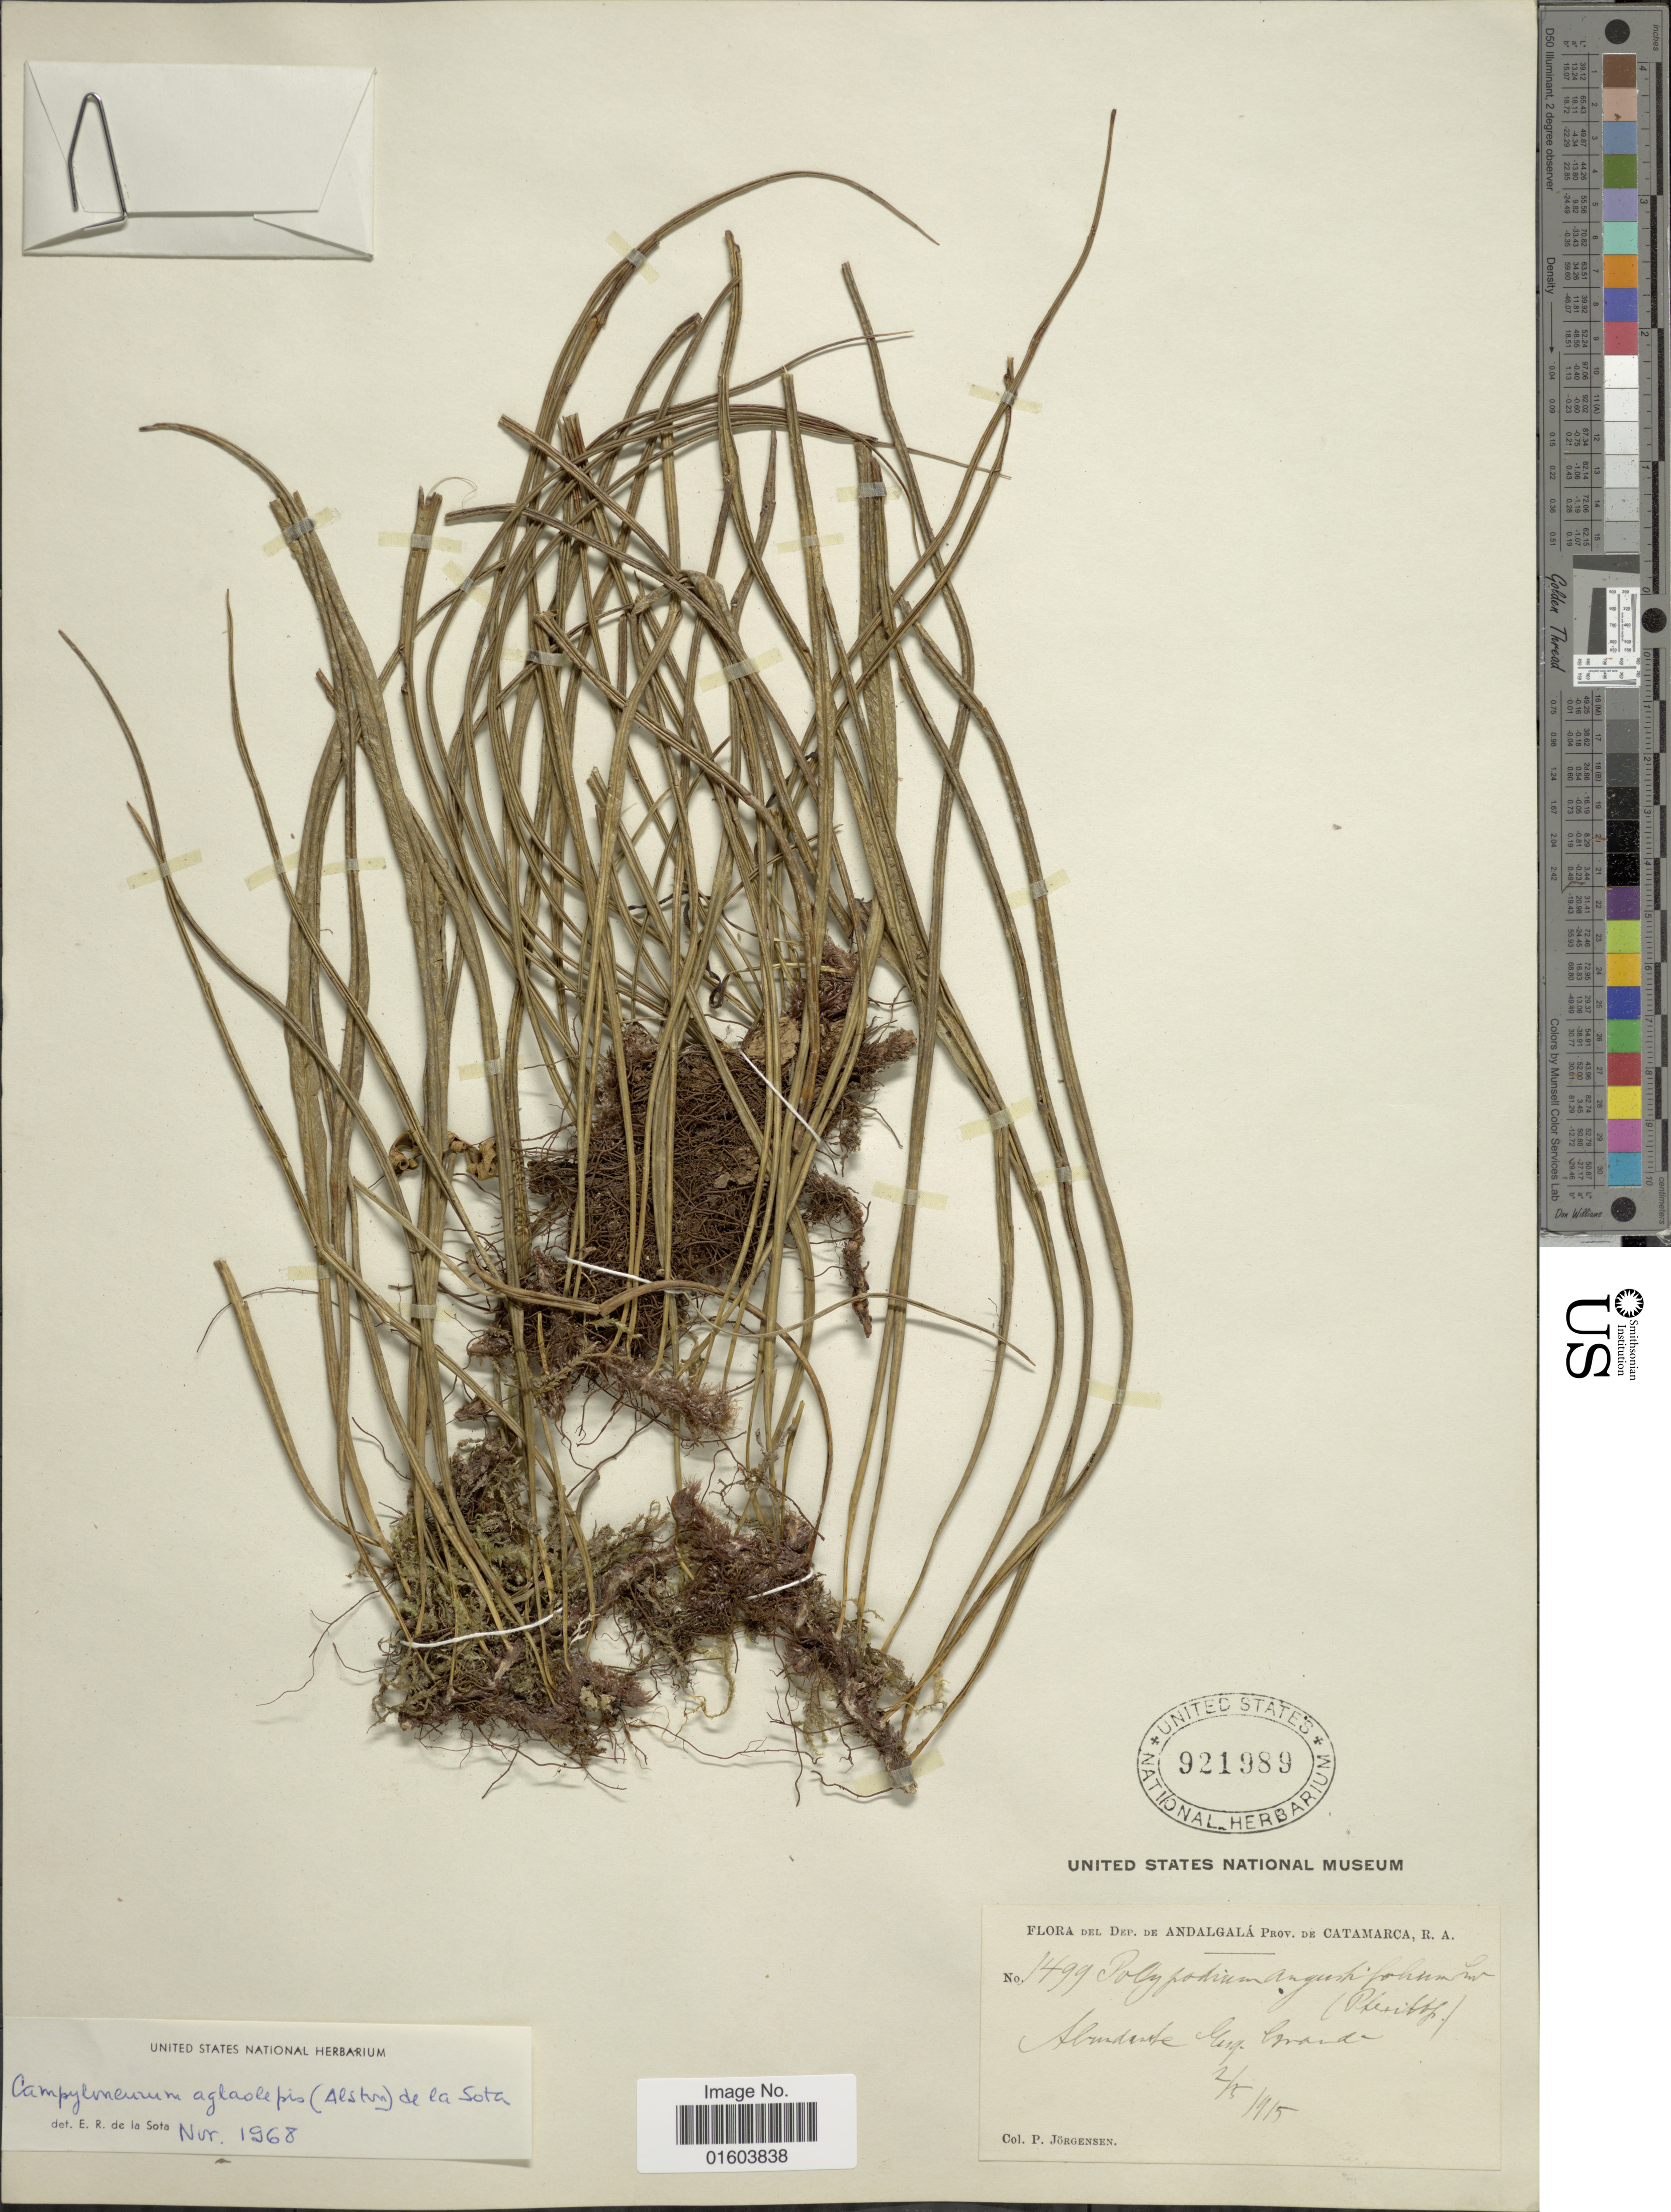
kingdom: Plantae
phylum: Tracheophyta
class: Polypodiopsida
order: Polypodiales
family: Polypodiaceae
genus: Campyloneurum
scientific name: Campyloneurum aglaolepis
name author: (Alston) Sota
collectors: P. Jörgensen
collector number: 1499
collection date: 1915-05-02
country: Argentina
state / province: Catamarca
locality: Dep de Andalgala, Prov. de Catamarca, R. A.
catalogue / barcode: US 921989